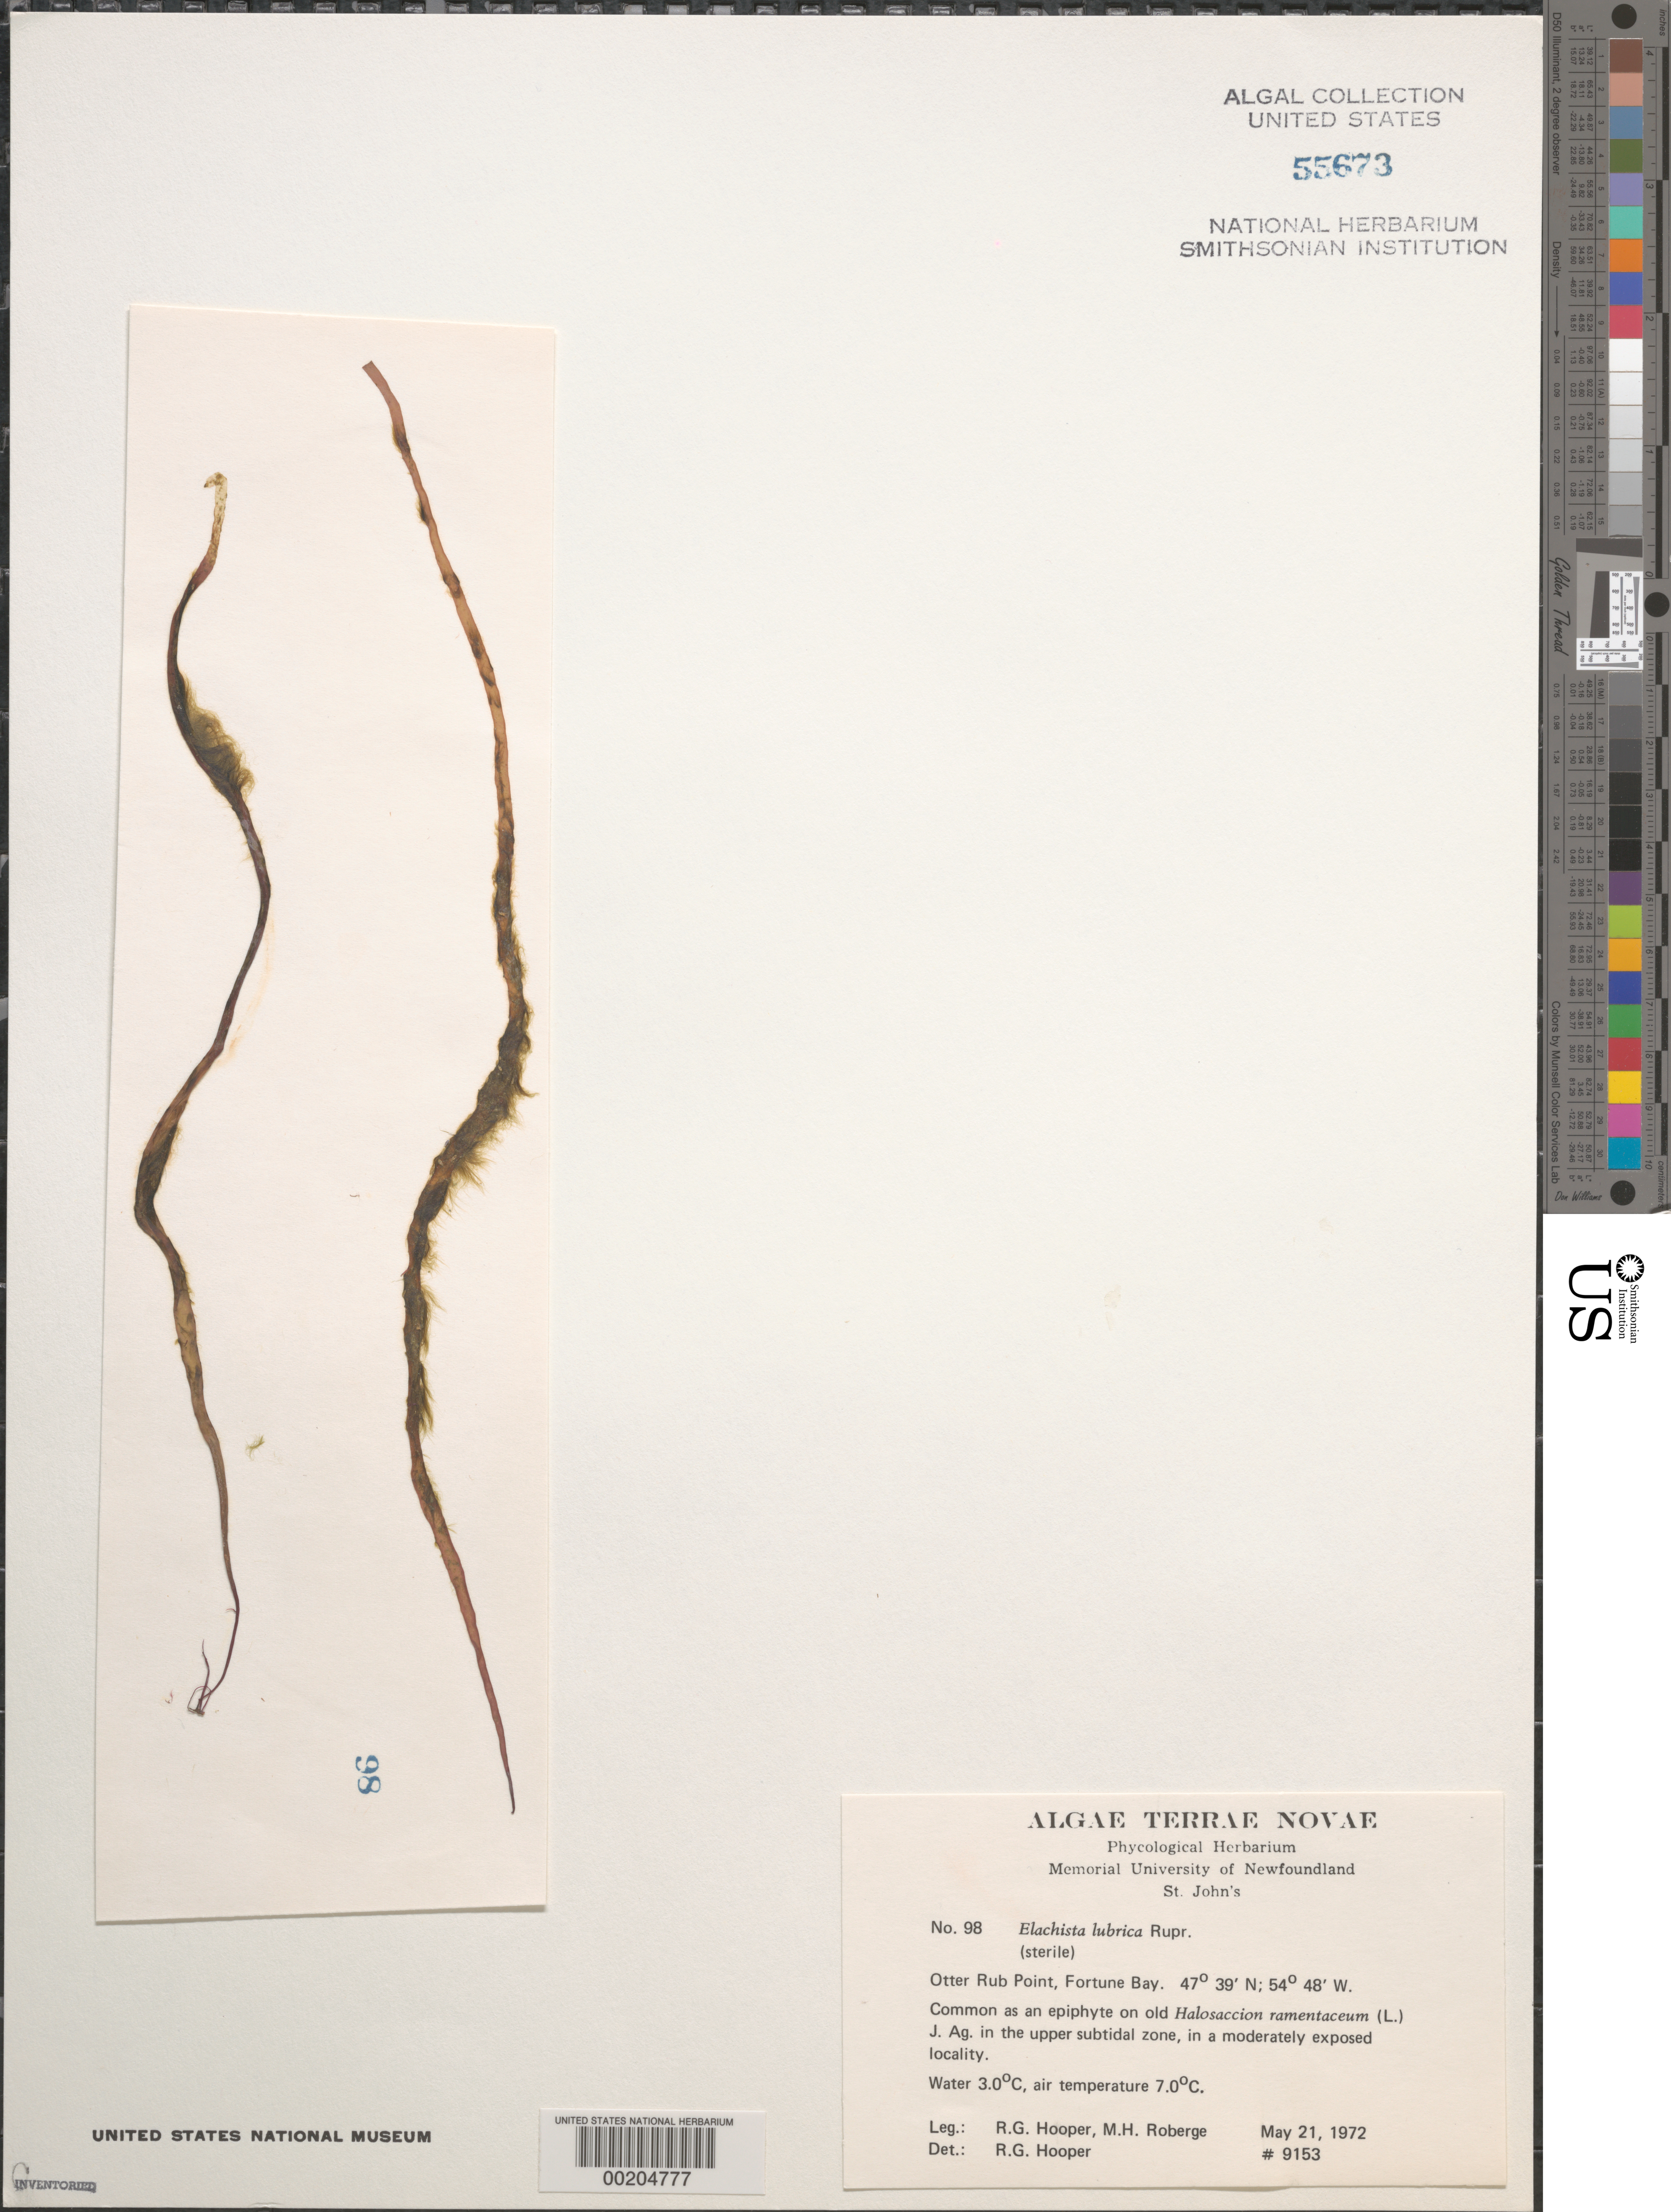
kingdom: Chromista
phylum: Ochrophyta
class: Phaeophyceae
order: Ectocarpales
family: Chordariaceae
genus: Elachista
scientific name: Elachista fucicola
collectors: R. G. Hooper & M. Roberge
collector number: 9153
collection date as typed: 21 May 1972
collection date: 1972-05-21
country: Canada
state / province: Newfoundland and Labrador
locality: Otter Rub Point, Fortune Bay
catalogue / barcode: US 55673